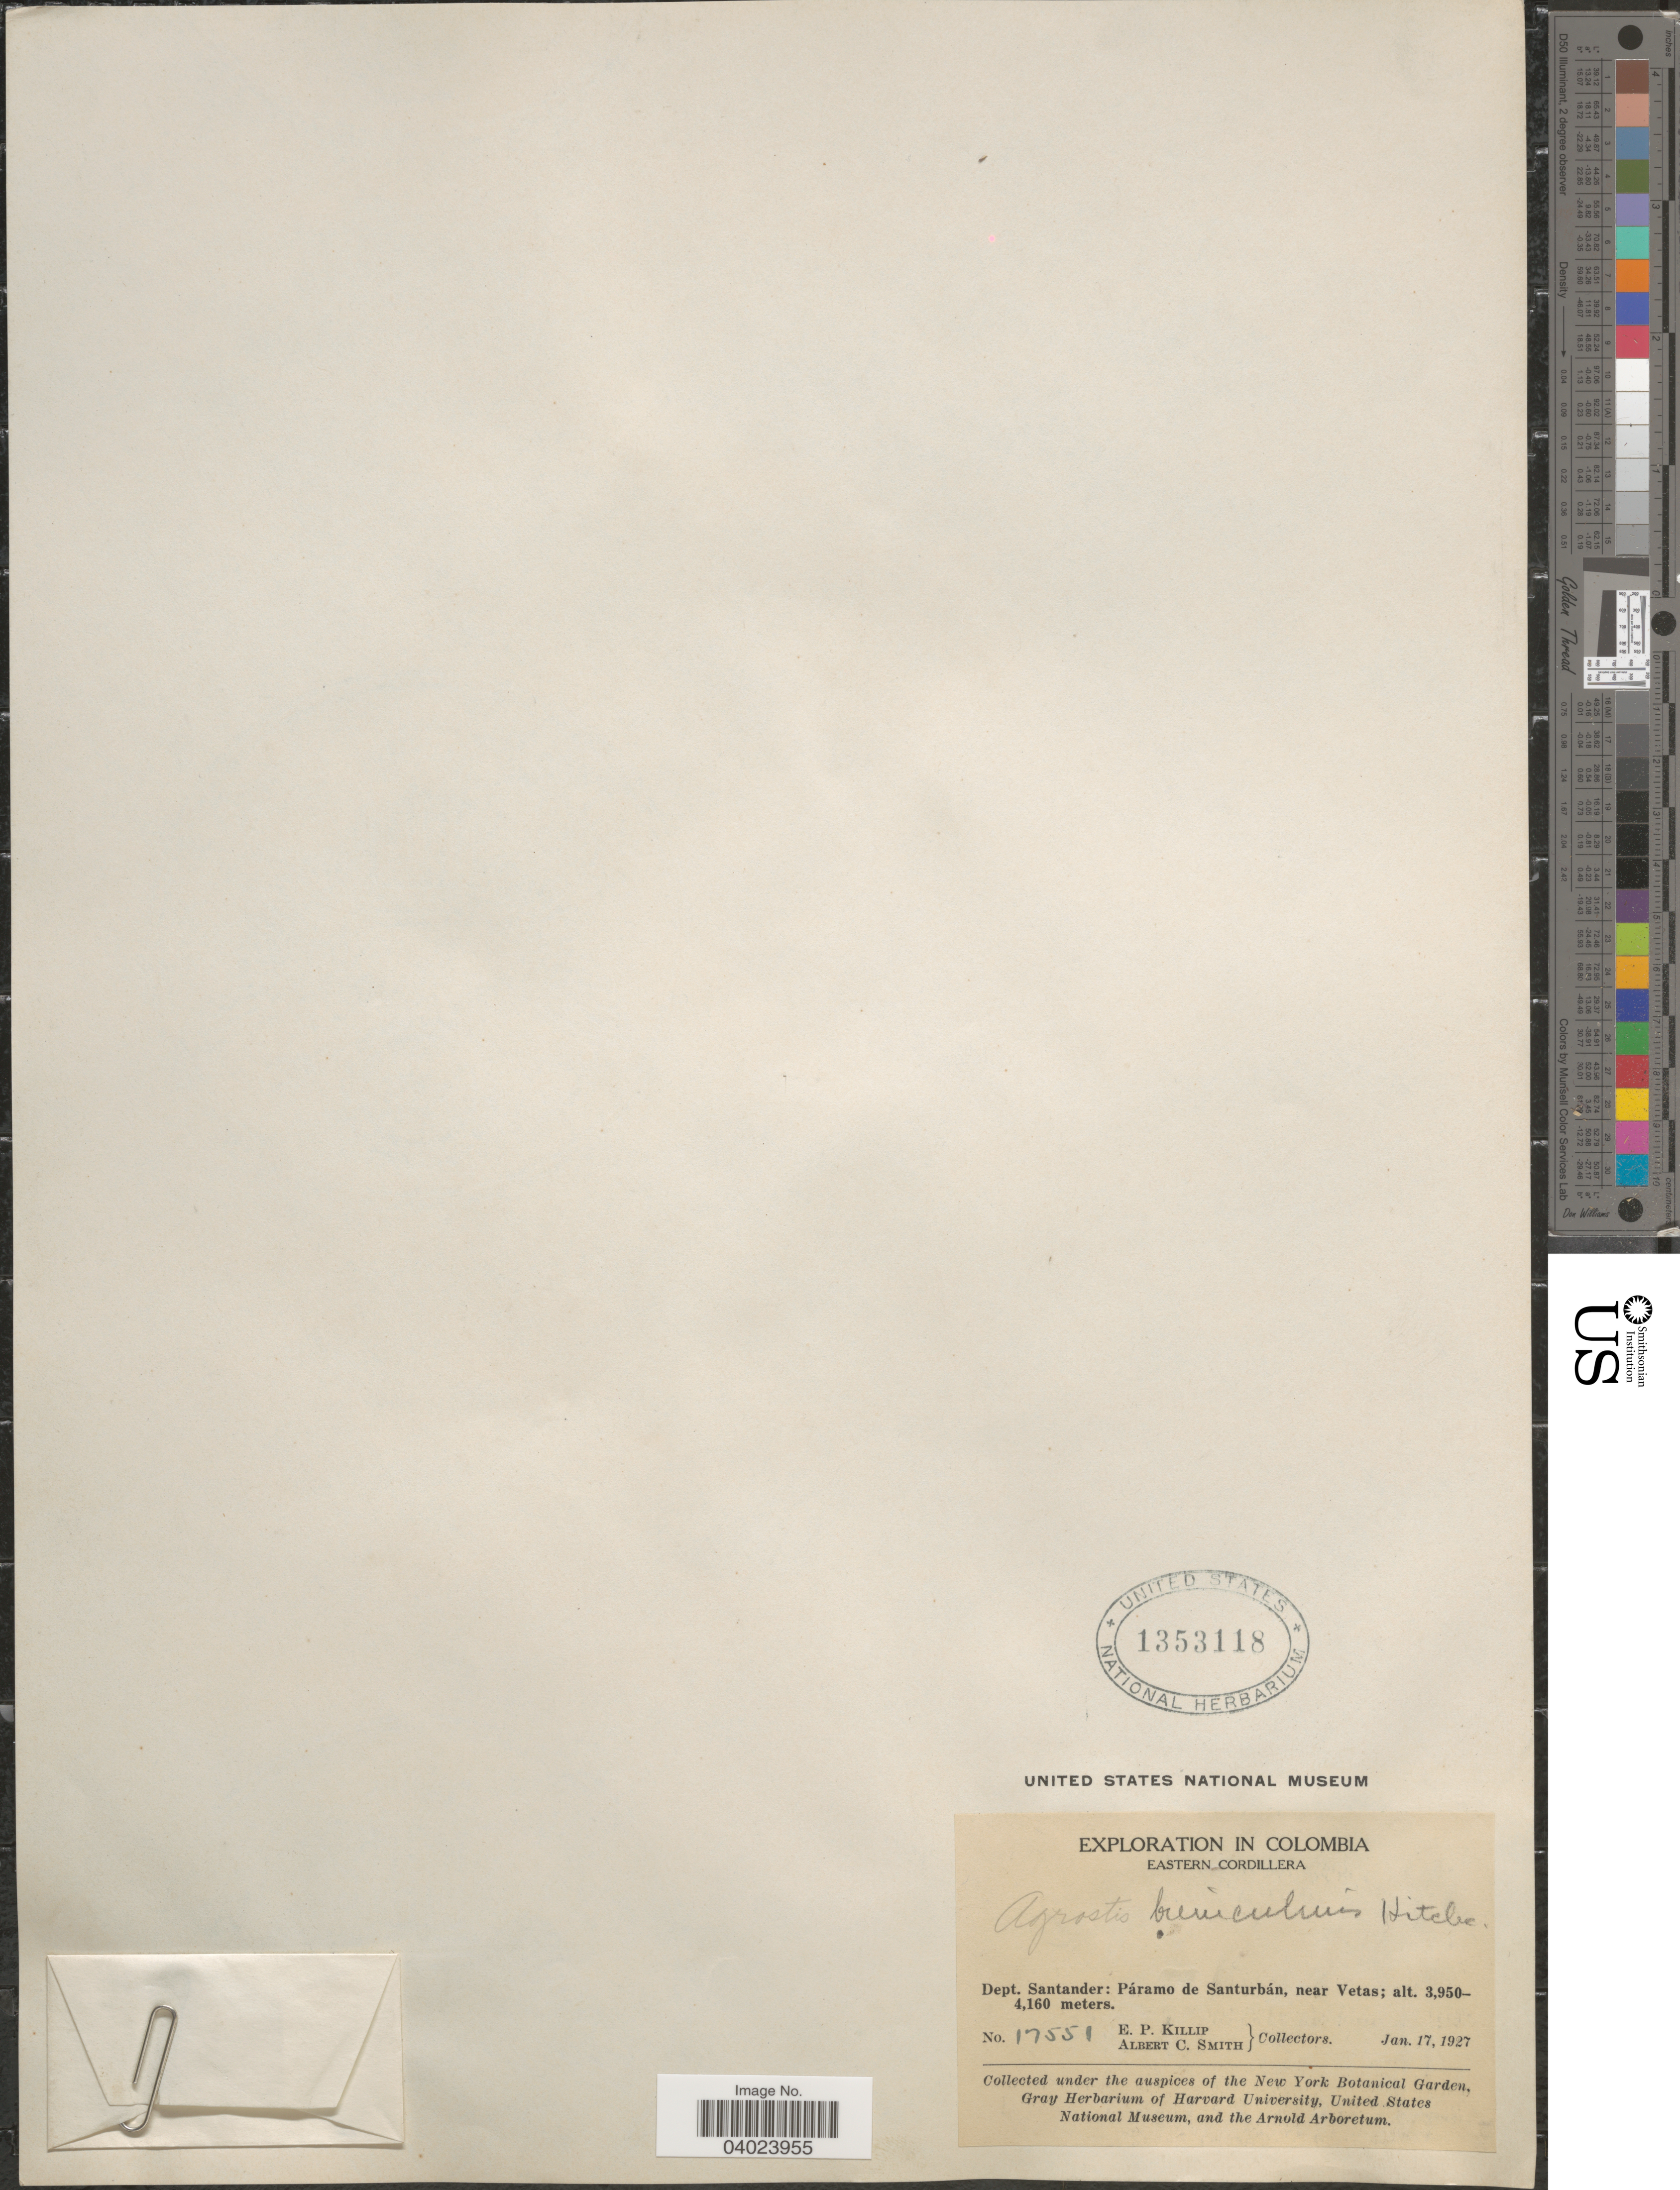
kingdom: Plantae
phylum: Tracheophyta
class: Liliopsida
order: Poales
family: Poaceae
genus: Agrostis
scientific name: Agrostis breviculmis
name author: Hitchc.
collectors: E. P. Killip & A. C. Smith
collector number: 17551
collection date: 1927-01-17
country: Colombia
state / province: Santander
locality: Eastern Cordillera. Dept. Santander: Páramo de Santurbán, near Vetas.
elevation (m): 3950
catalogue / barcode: US 1353118